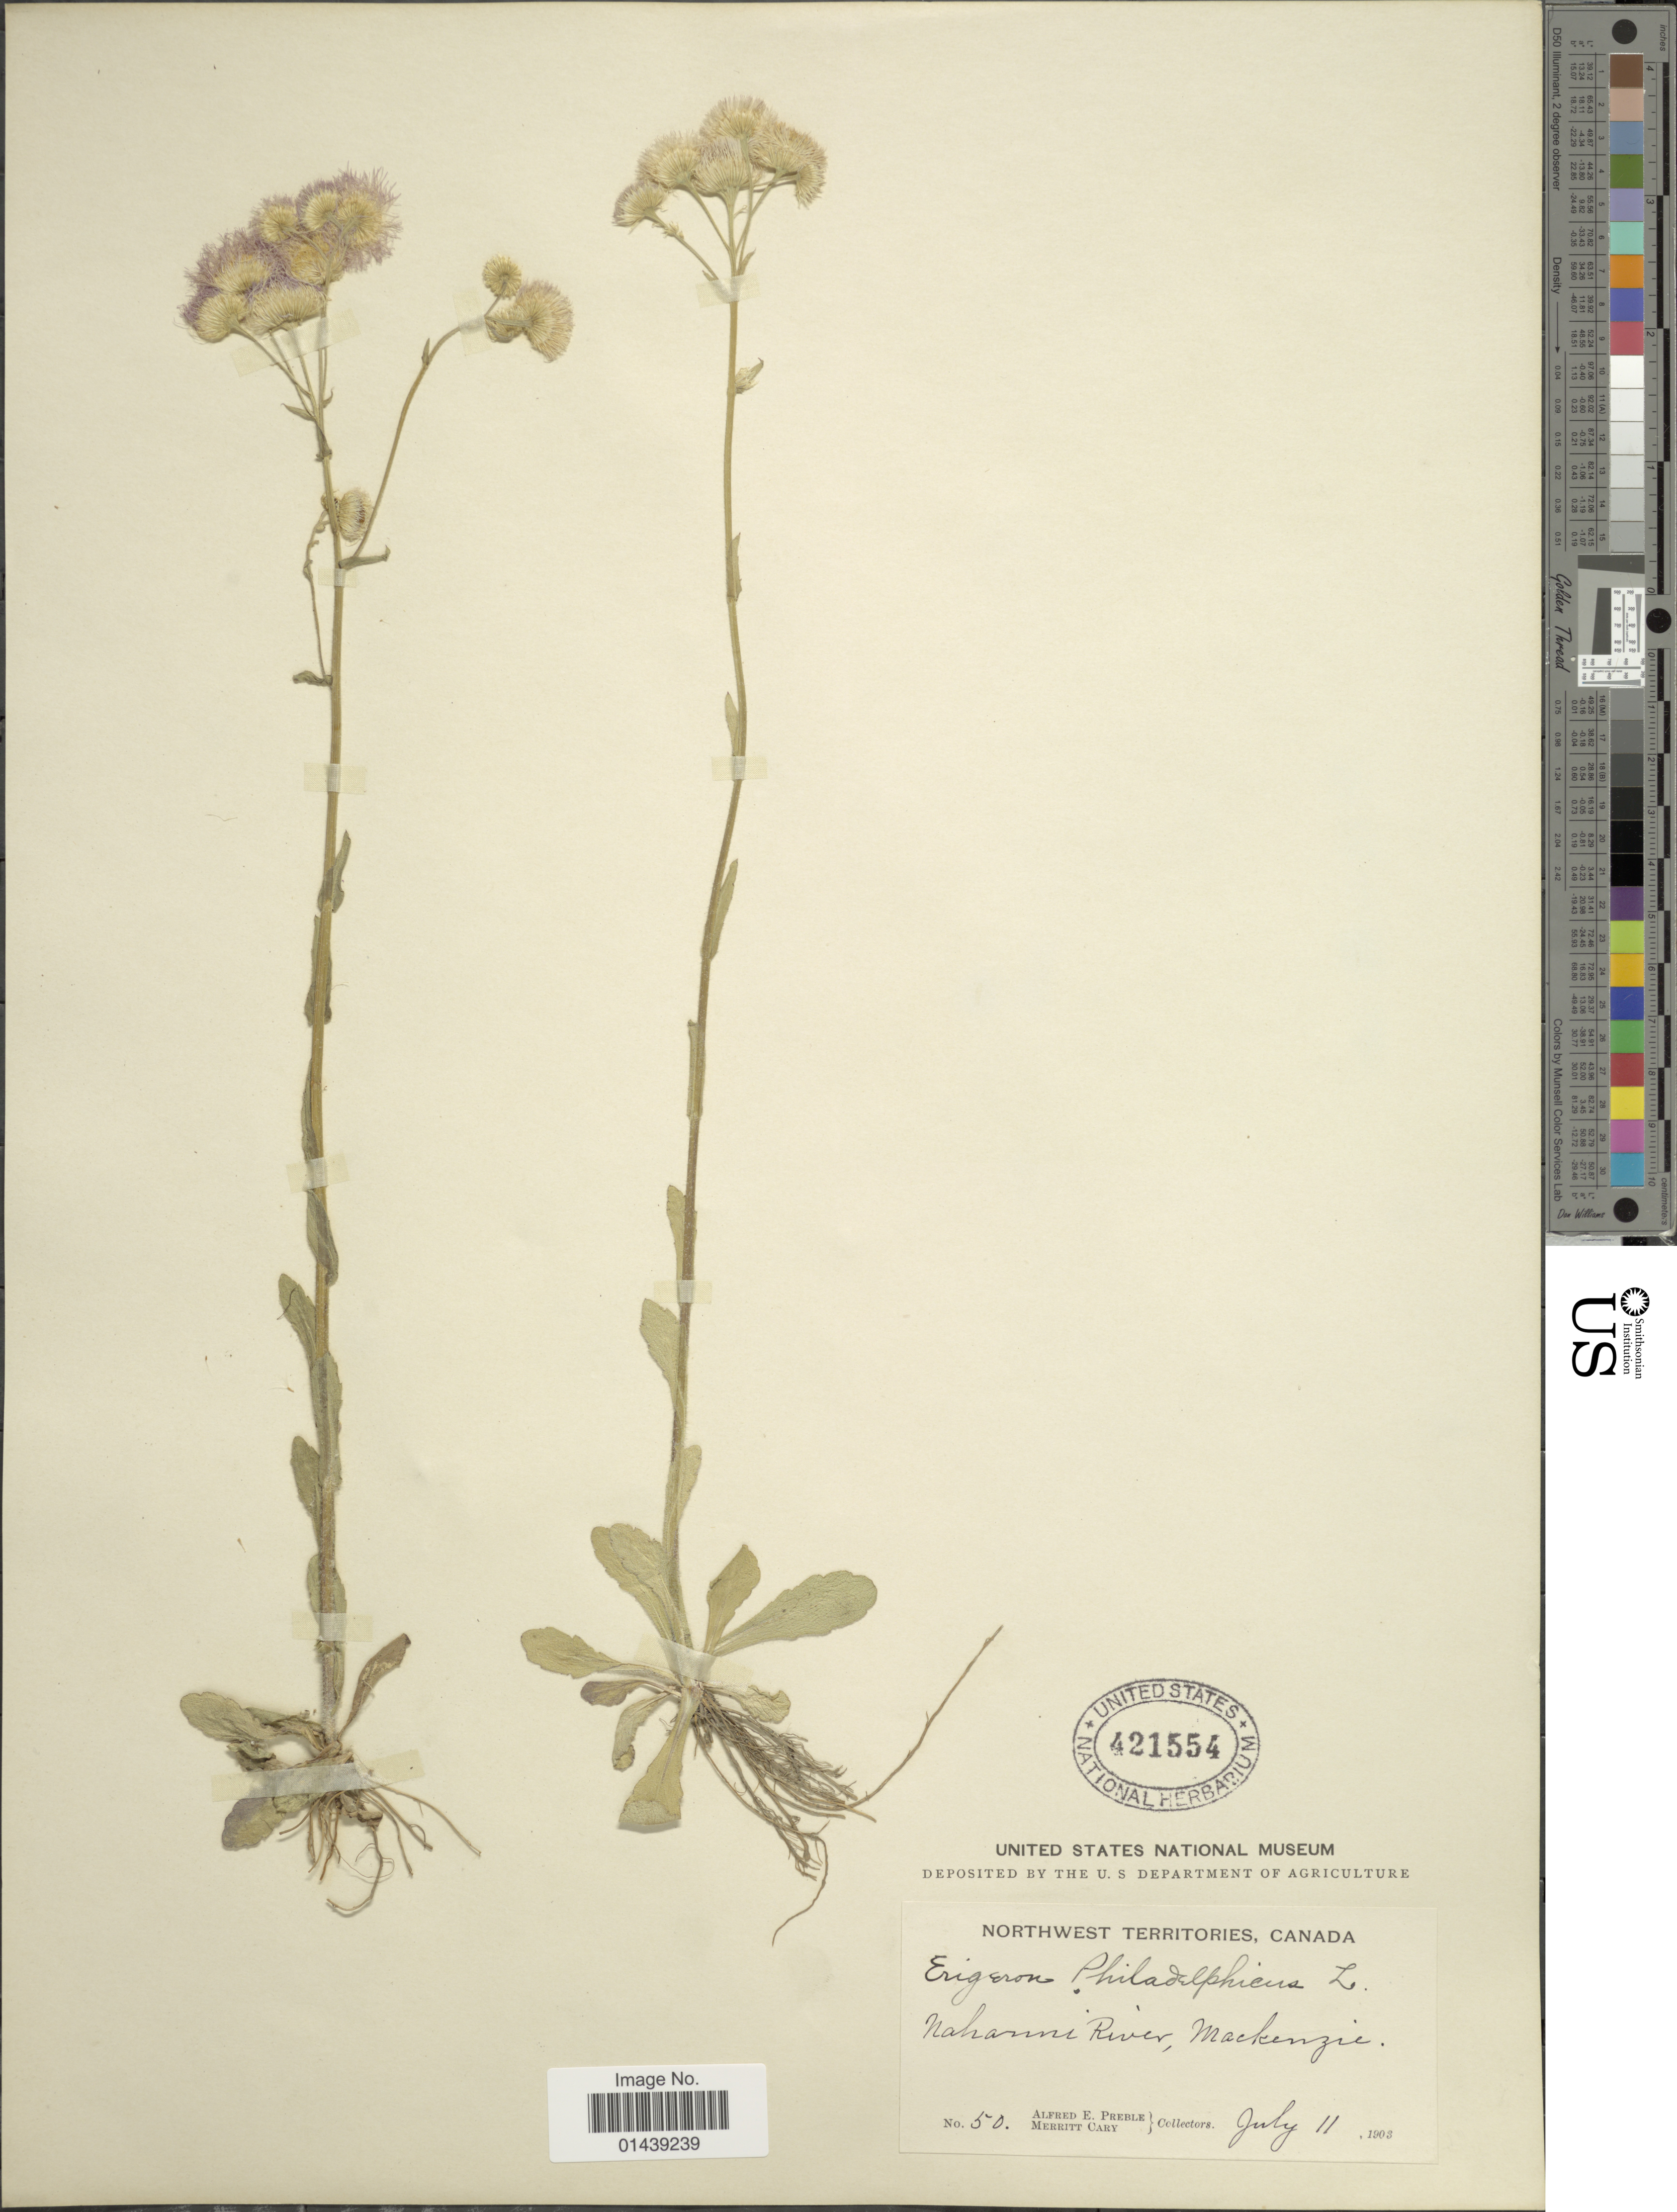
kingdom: Plantae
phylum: Tracheophyta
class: Magnoliopsida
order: Asterales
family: Asteraceae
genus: Erigeron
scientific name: Erigeron philadelphicus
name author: L.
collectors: A. Preble & M. Cary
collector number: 50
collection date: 1963-07-11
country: Canada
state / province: Northwest Territories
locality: Naharni River, Mackenzie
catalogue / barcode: US 421554